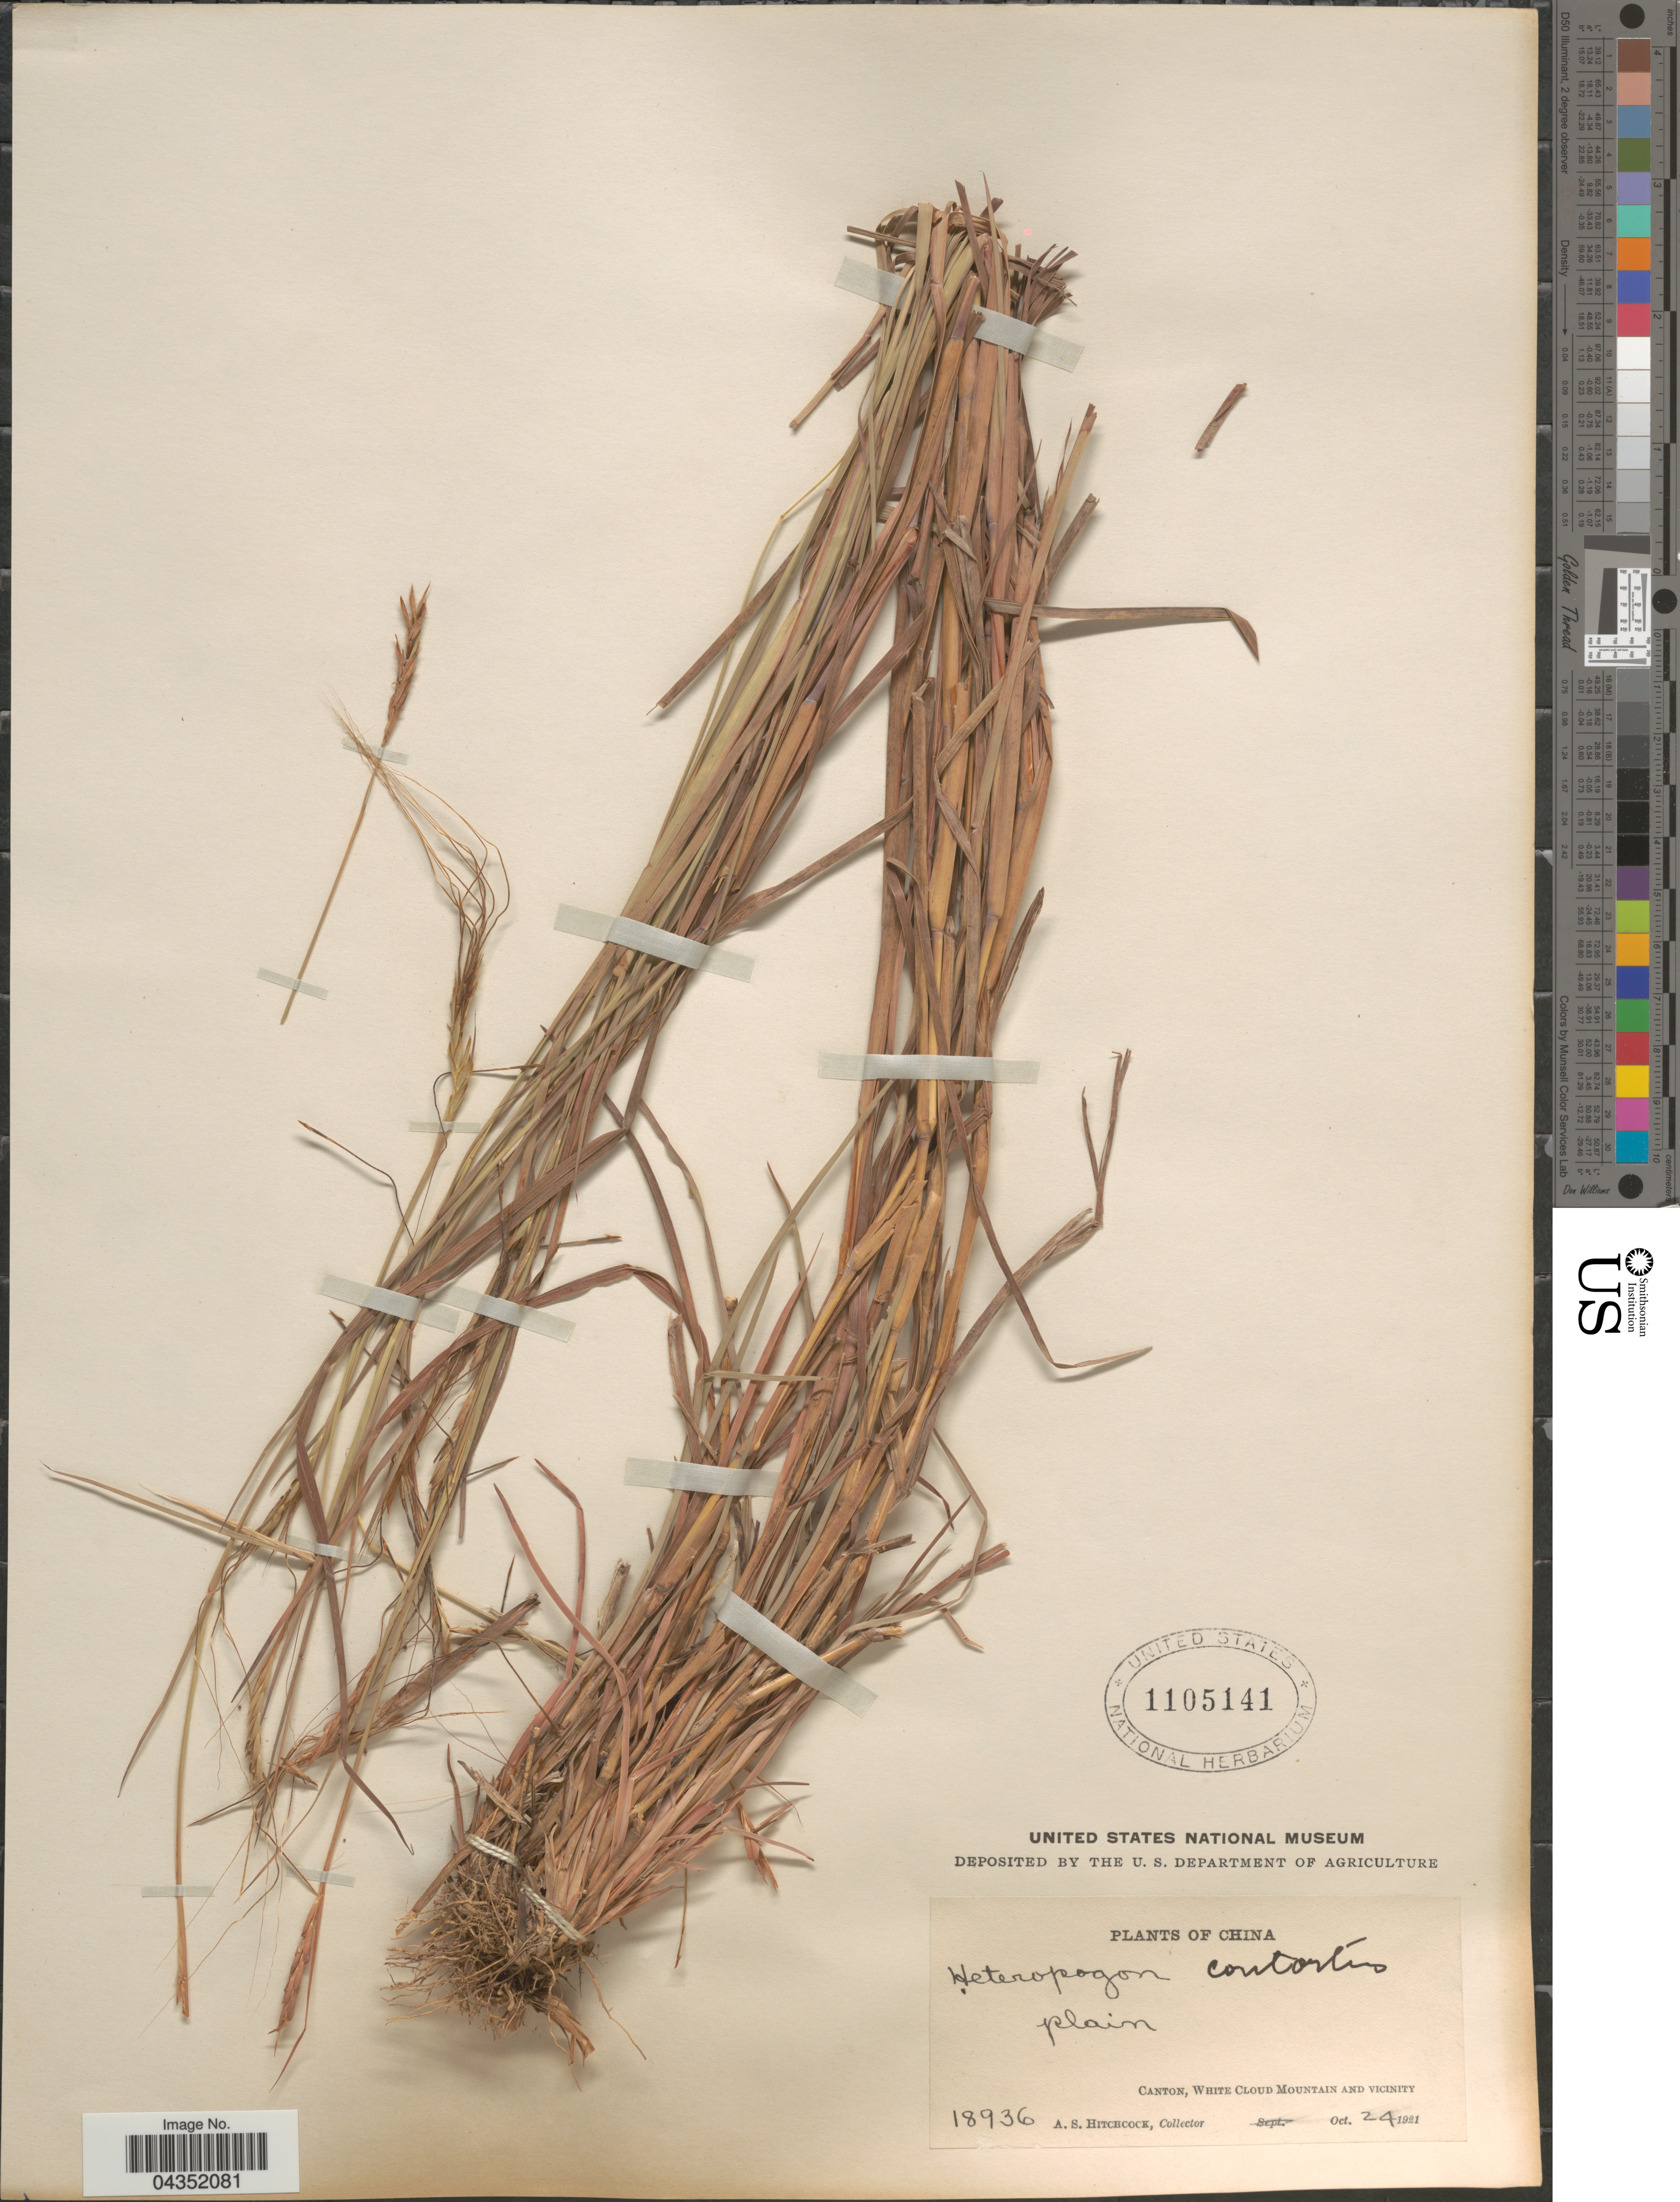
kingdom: Plantae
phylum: Tracheophyta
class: Liliopsida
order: Poales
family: Poaceae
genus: Heteropogon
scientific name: Heteropogon contortus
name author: (L.) P. Beauv. ex Roem. & Schult.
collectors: A. S. Hitchcock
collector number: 18936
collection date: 1921-10-24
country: China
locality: Canton, White Cloud Mountain and vicinity.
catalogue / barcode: US 1105141